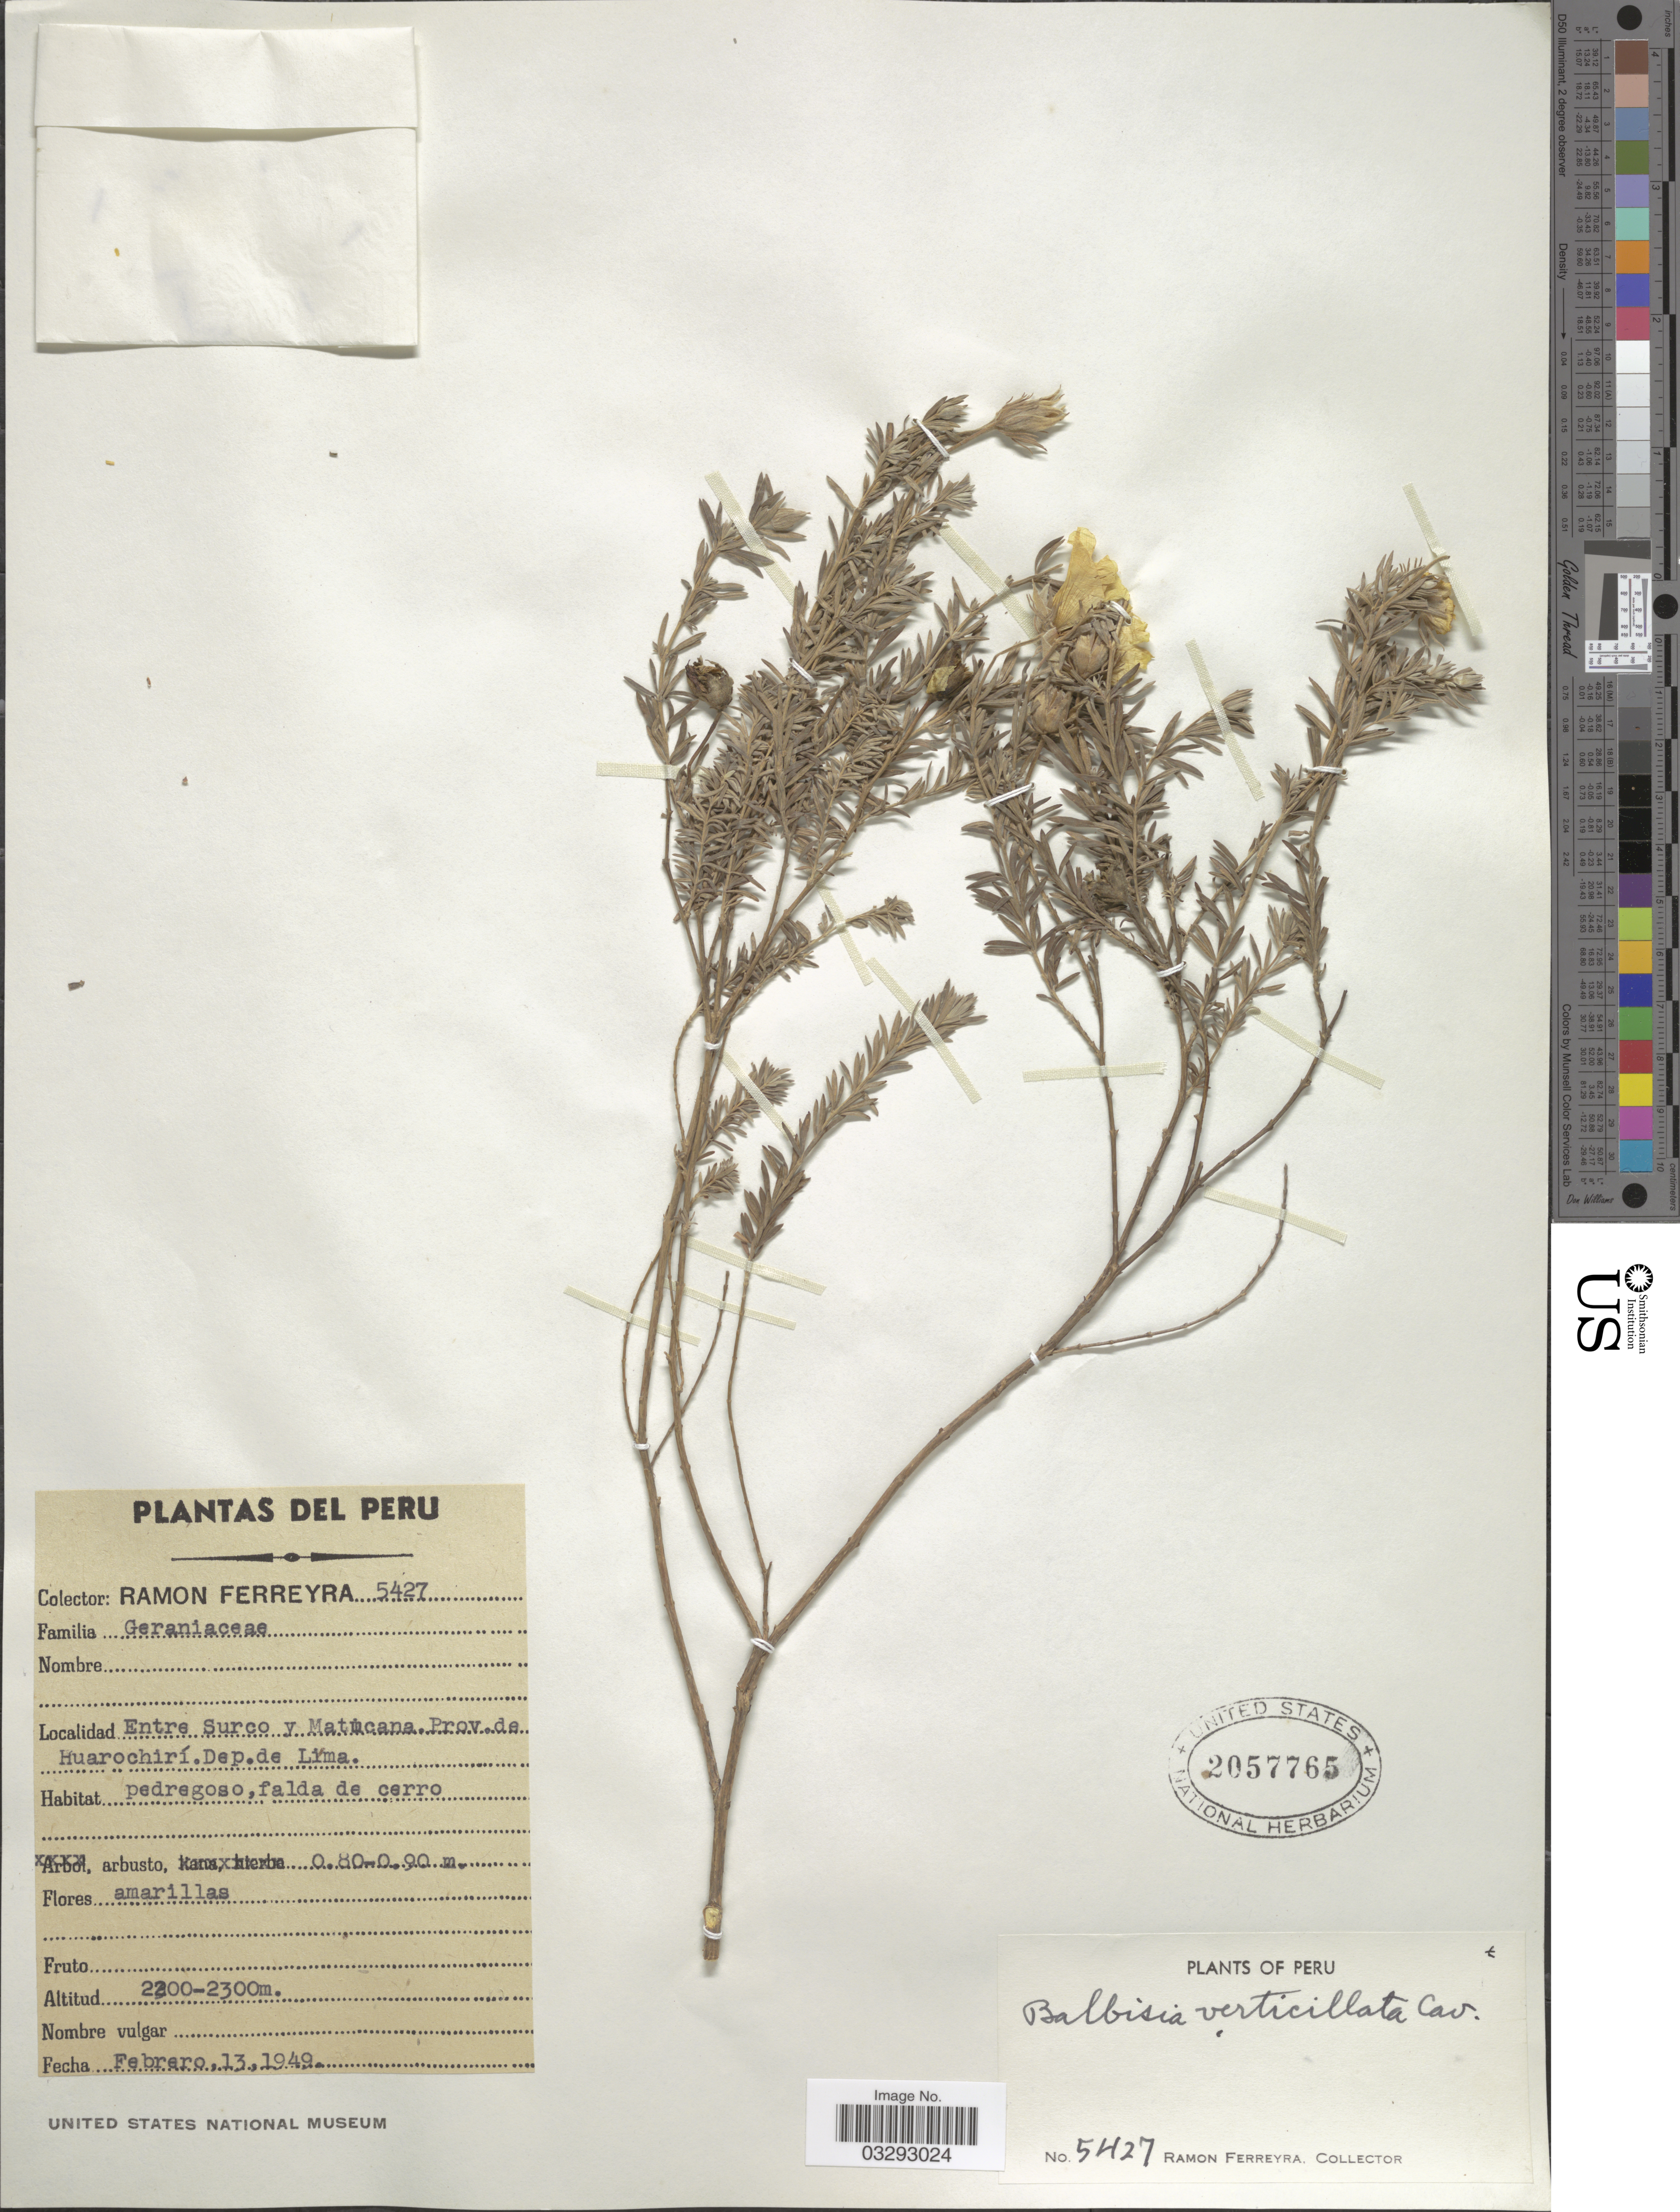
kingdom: Plantae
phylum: Tracheophyta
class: Magnoliopsida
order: Geraniales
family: Vivianiaceae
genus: Balbisia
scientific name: Balbisia verticillata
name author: Cav.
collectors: R. A. Ferreyra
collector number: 5427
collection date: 1949-02-13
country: Peru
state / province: Lima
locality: Entre Surco y Matucana. Prov. de Huarochirí. Dep. de Lima.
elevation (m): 2200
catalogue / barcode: US 2057765